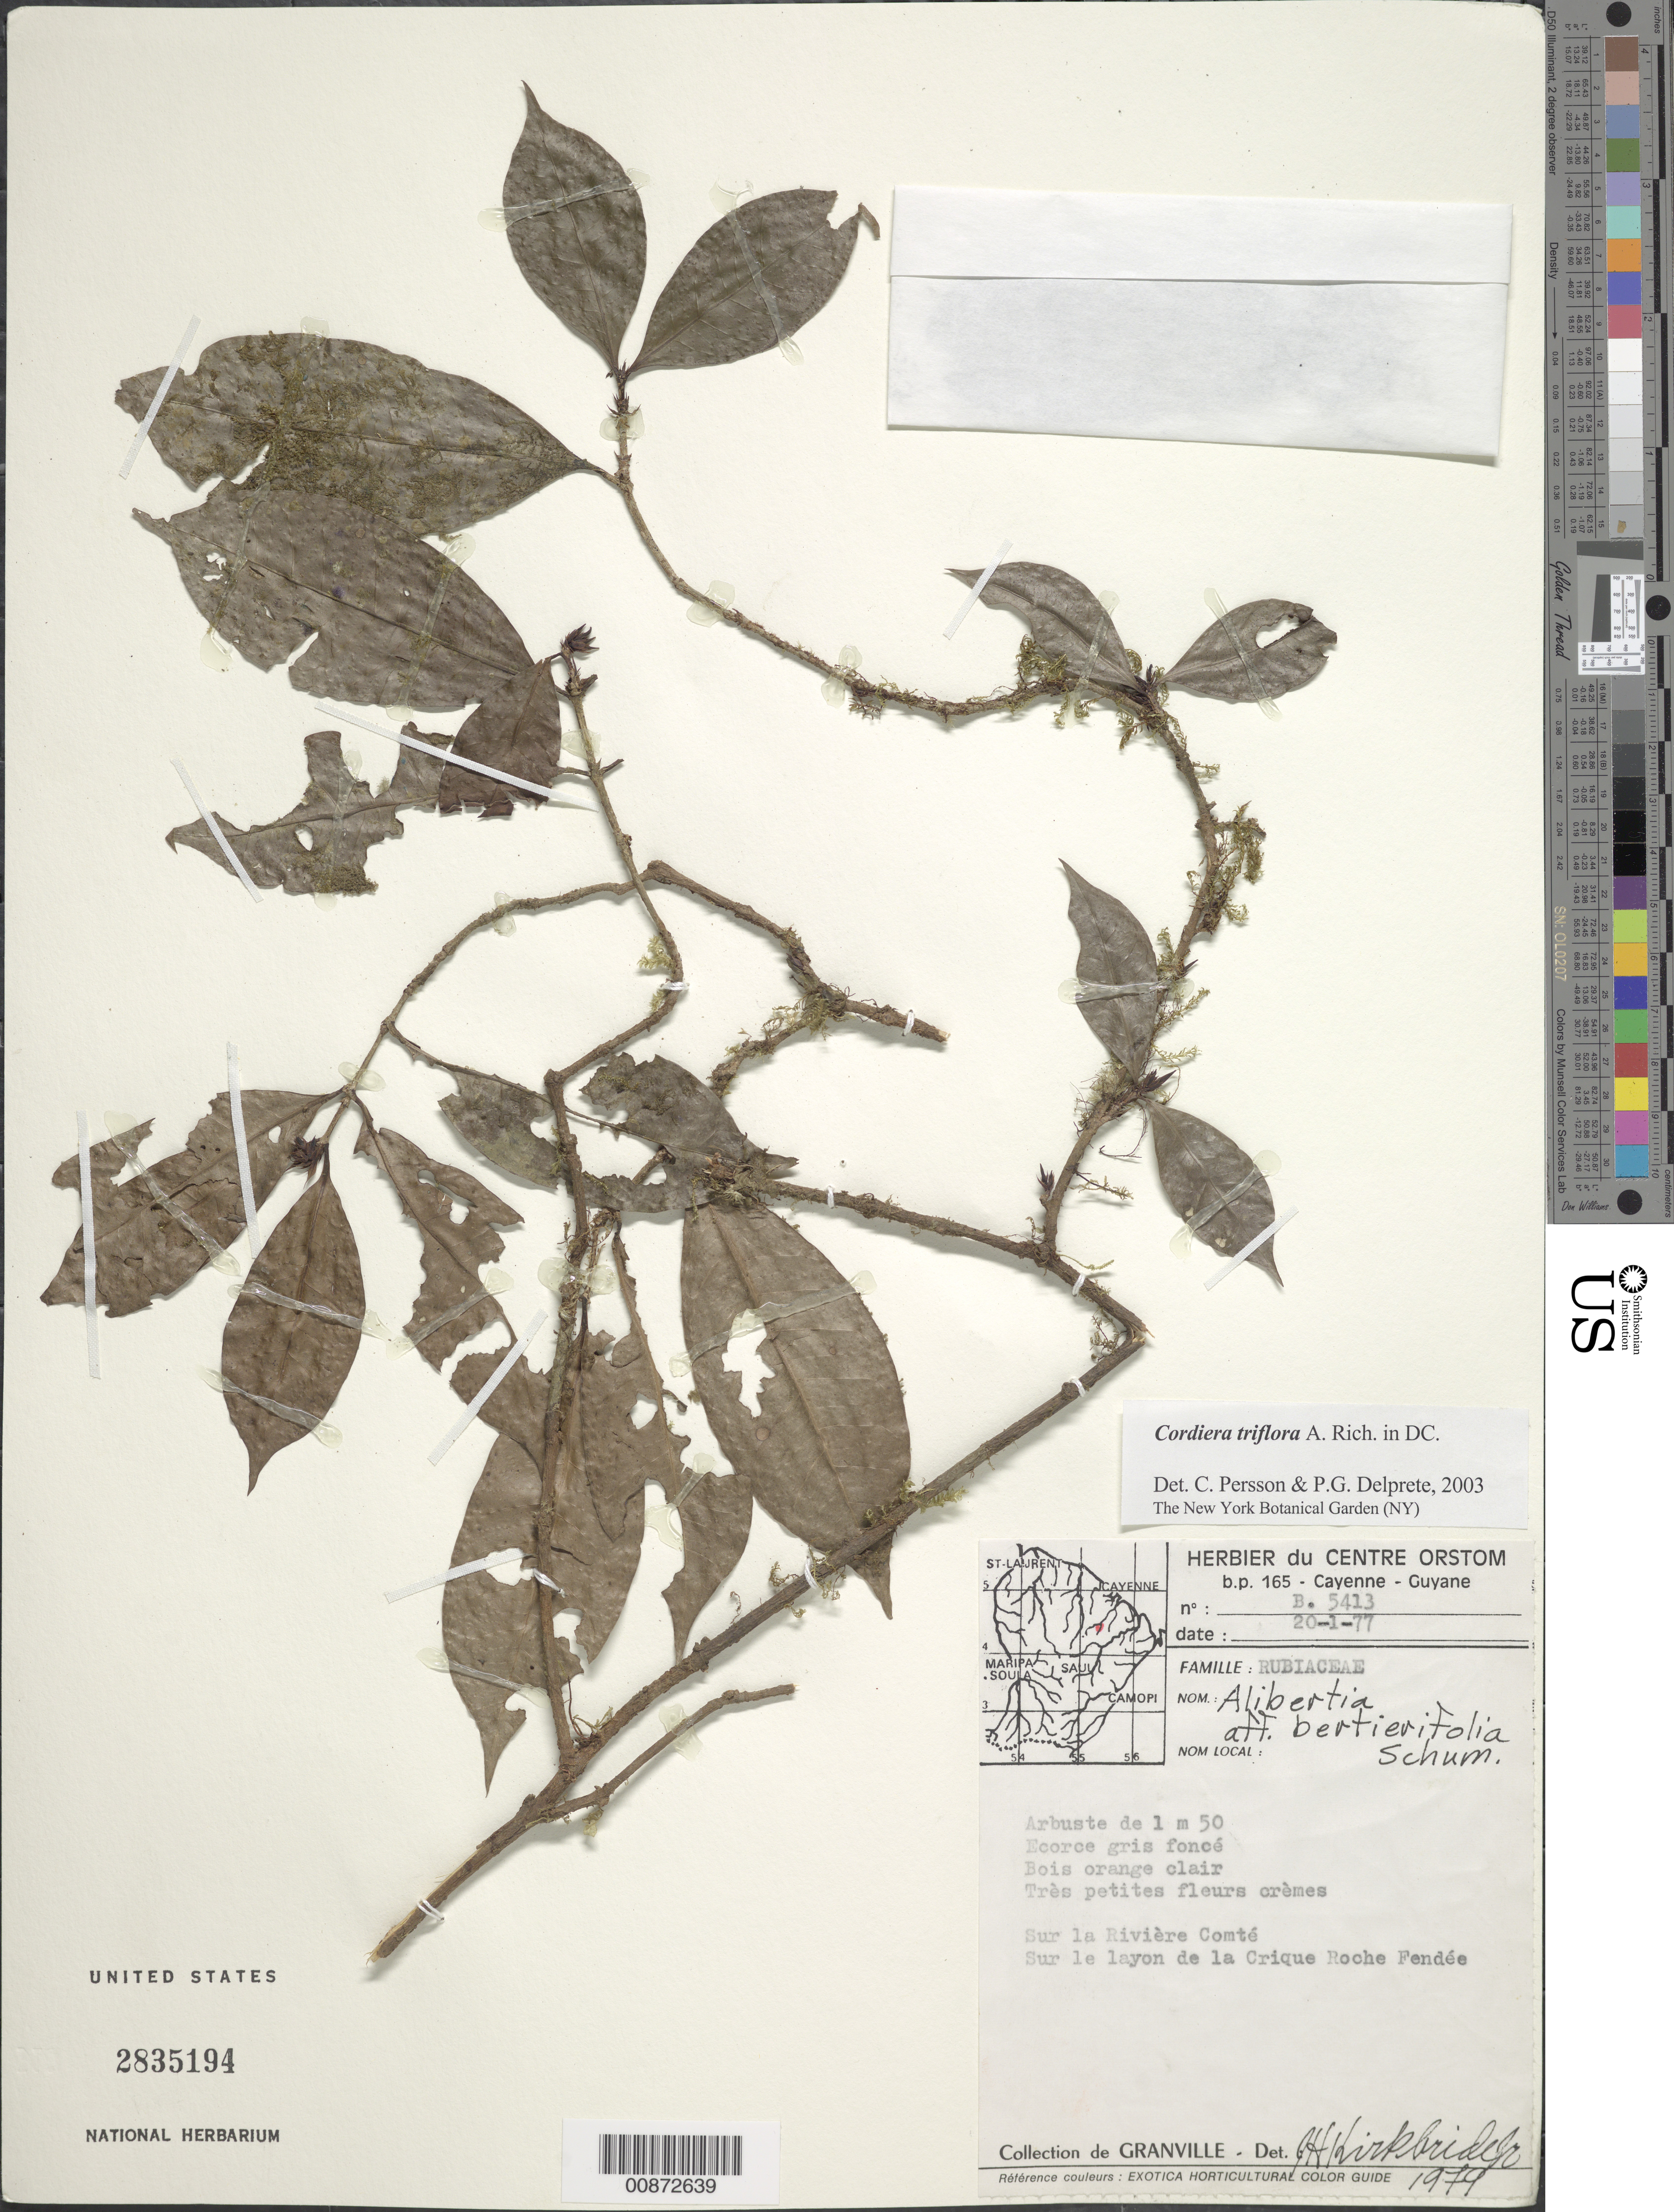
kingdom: Plantae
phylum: Tracheophyta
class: Magnoliopsida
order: Gentianales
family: Rubiaceae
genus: Cordiera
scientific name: Cordiera triflora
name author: A. Rich. ex DC.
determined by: Delprete, P. G.; Persson, C. H.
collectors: J.-J. de Granville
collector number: B 5413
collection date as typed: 20-Jan-77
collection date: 1977-01-20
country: French Guiana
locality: Rivere Comté, sur la layon de la Crique Roche Fendée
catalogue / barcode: US 2835194